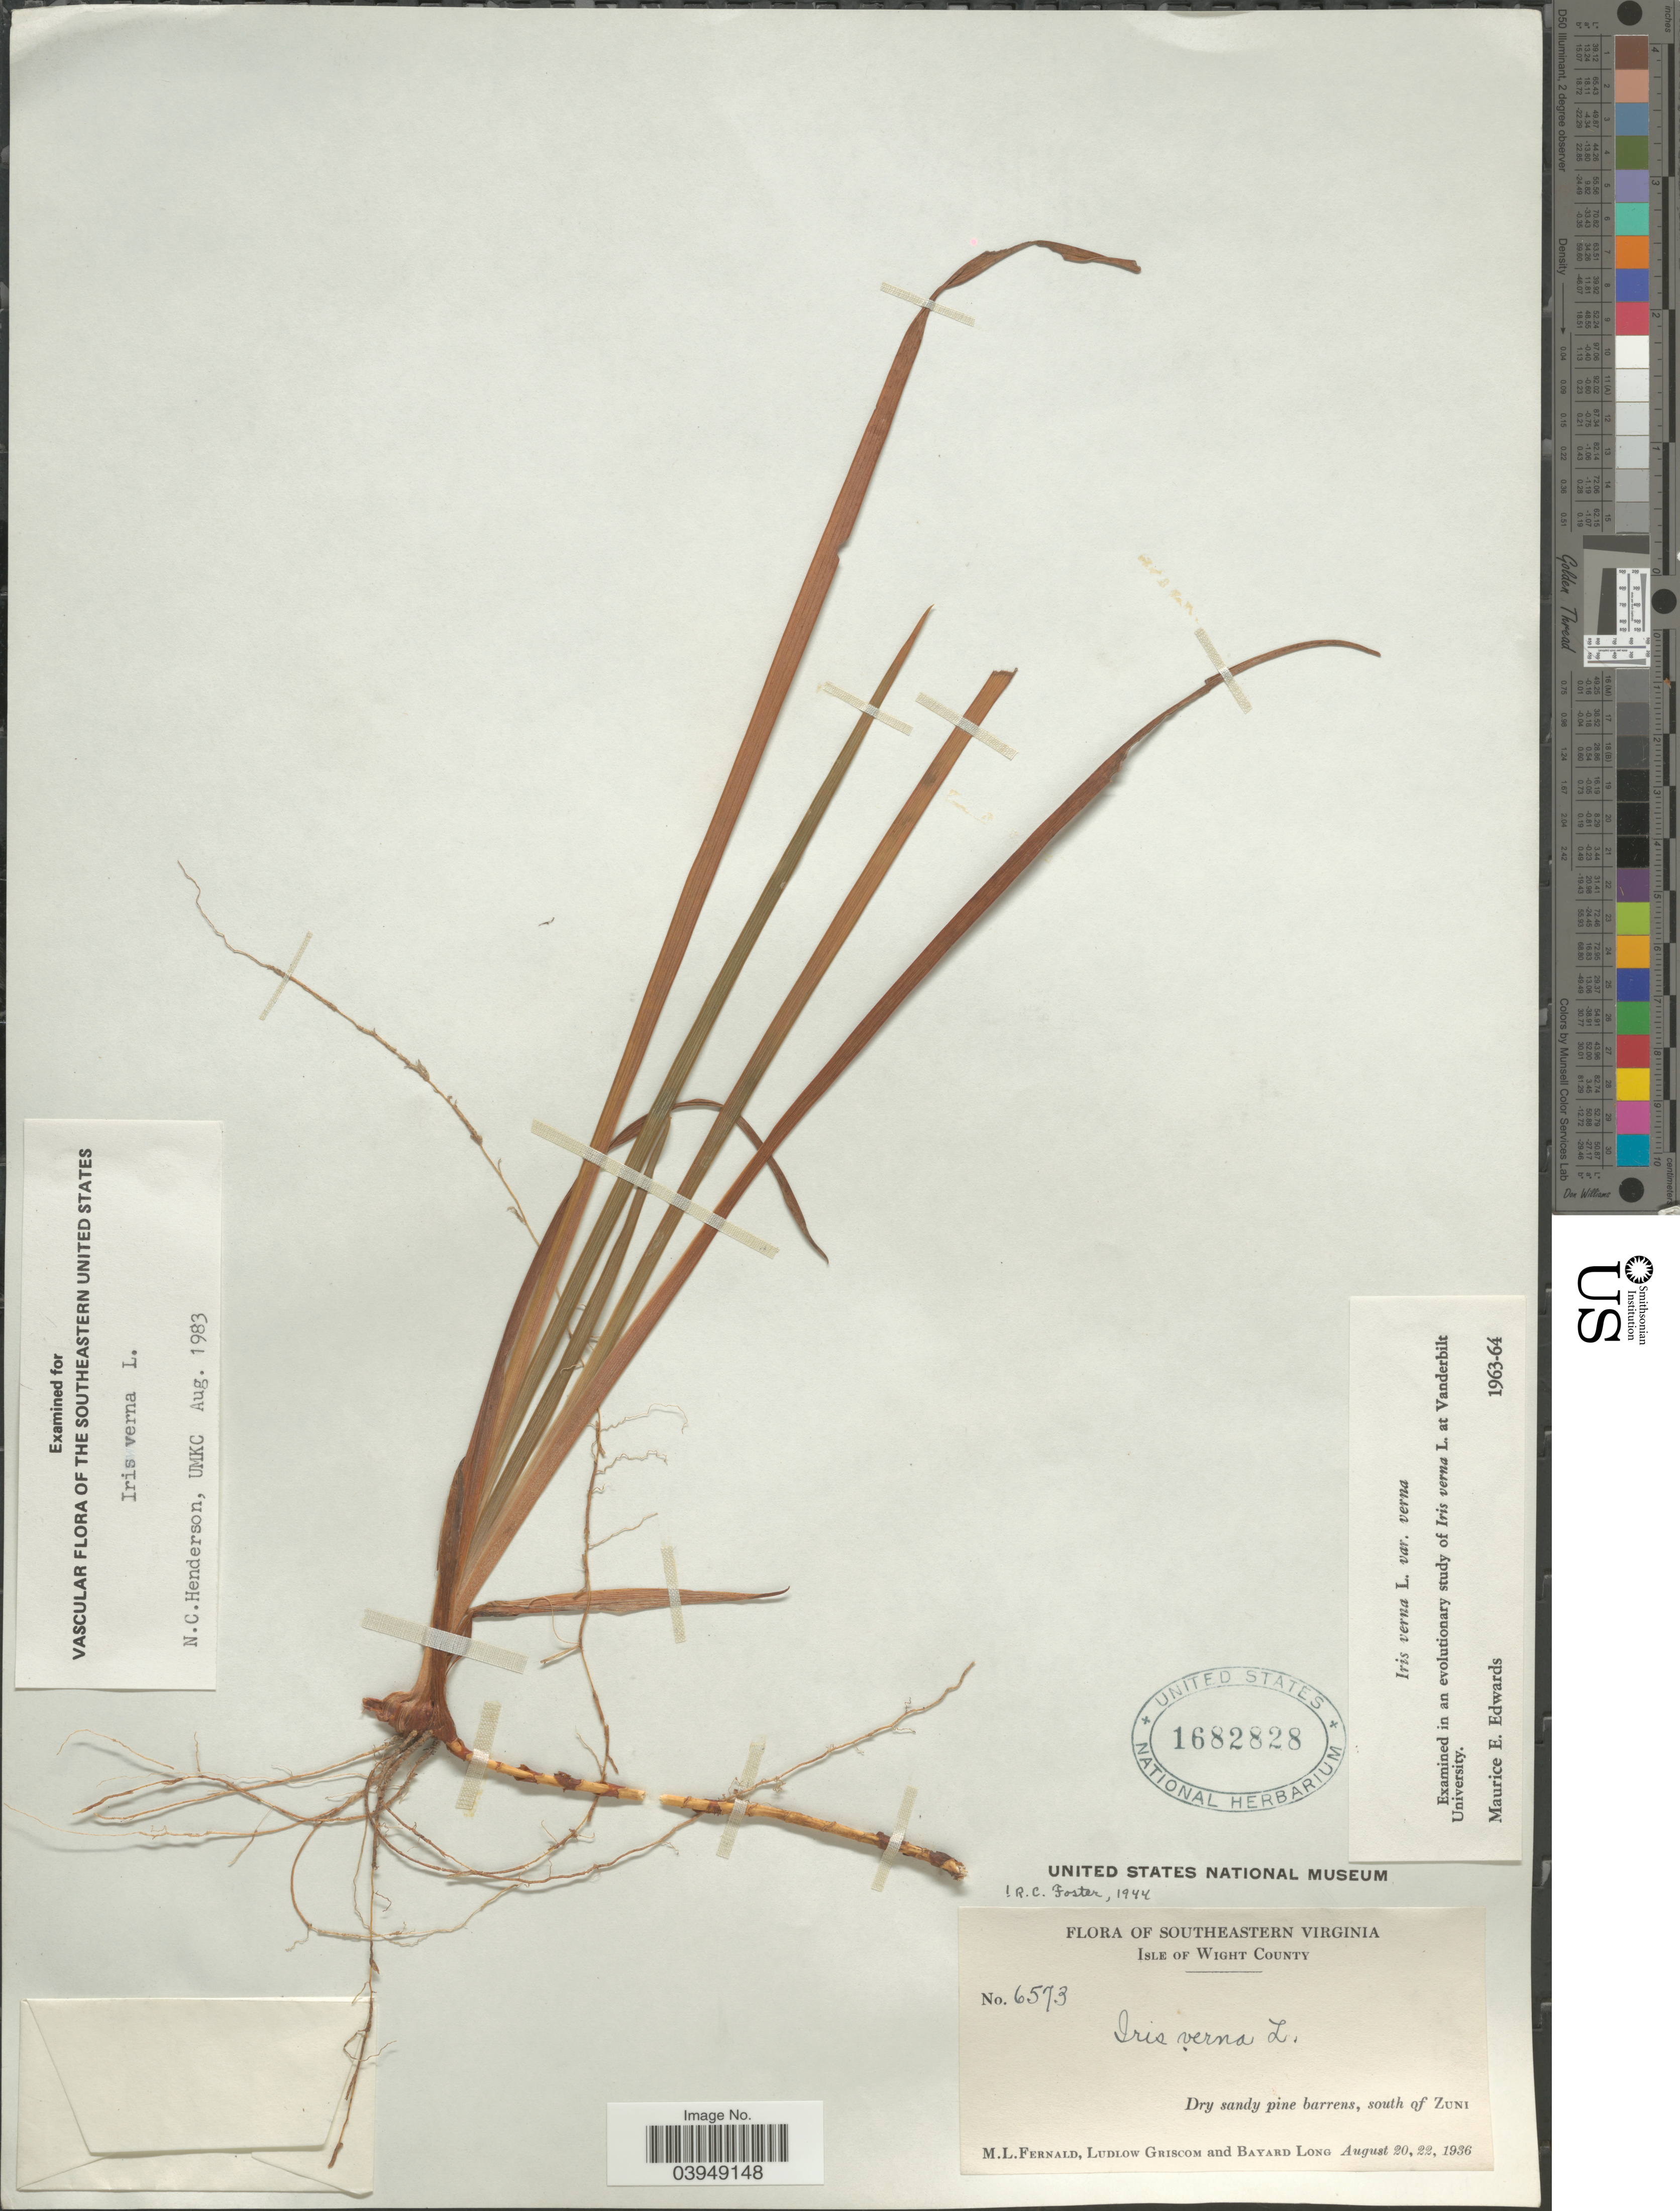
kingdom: Plantae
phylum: Tracheophyta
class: Liliopsida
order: Asparagales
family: Iridaceae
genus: Iris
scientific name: Iris verna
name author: L.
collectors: M. L. Fernald, L. Griscom & B. Long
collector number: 6573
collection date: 1936-08-20/1936-08-22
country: United States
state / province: Virginia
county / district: Isle of Wight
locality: Southeastern Virginia. Isle of Wight County. Dry sandy pine barrens, south of Zuni.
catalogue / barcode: US 1682828